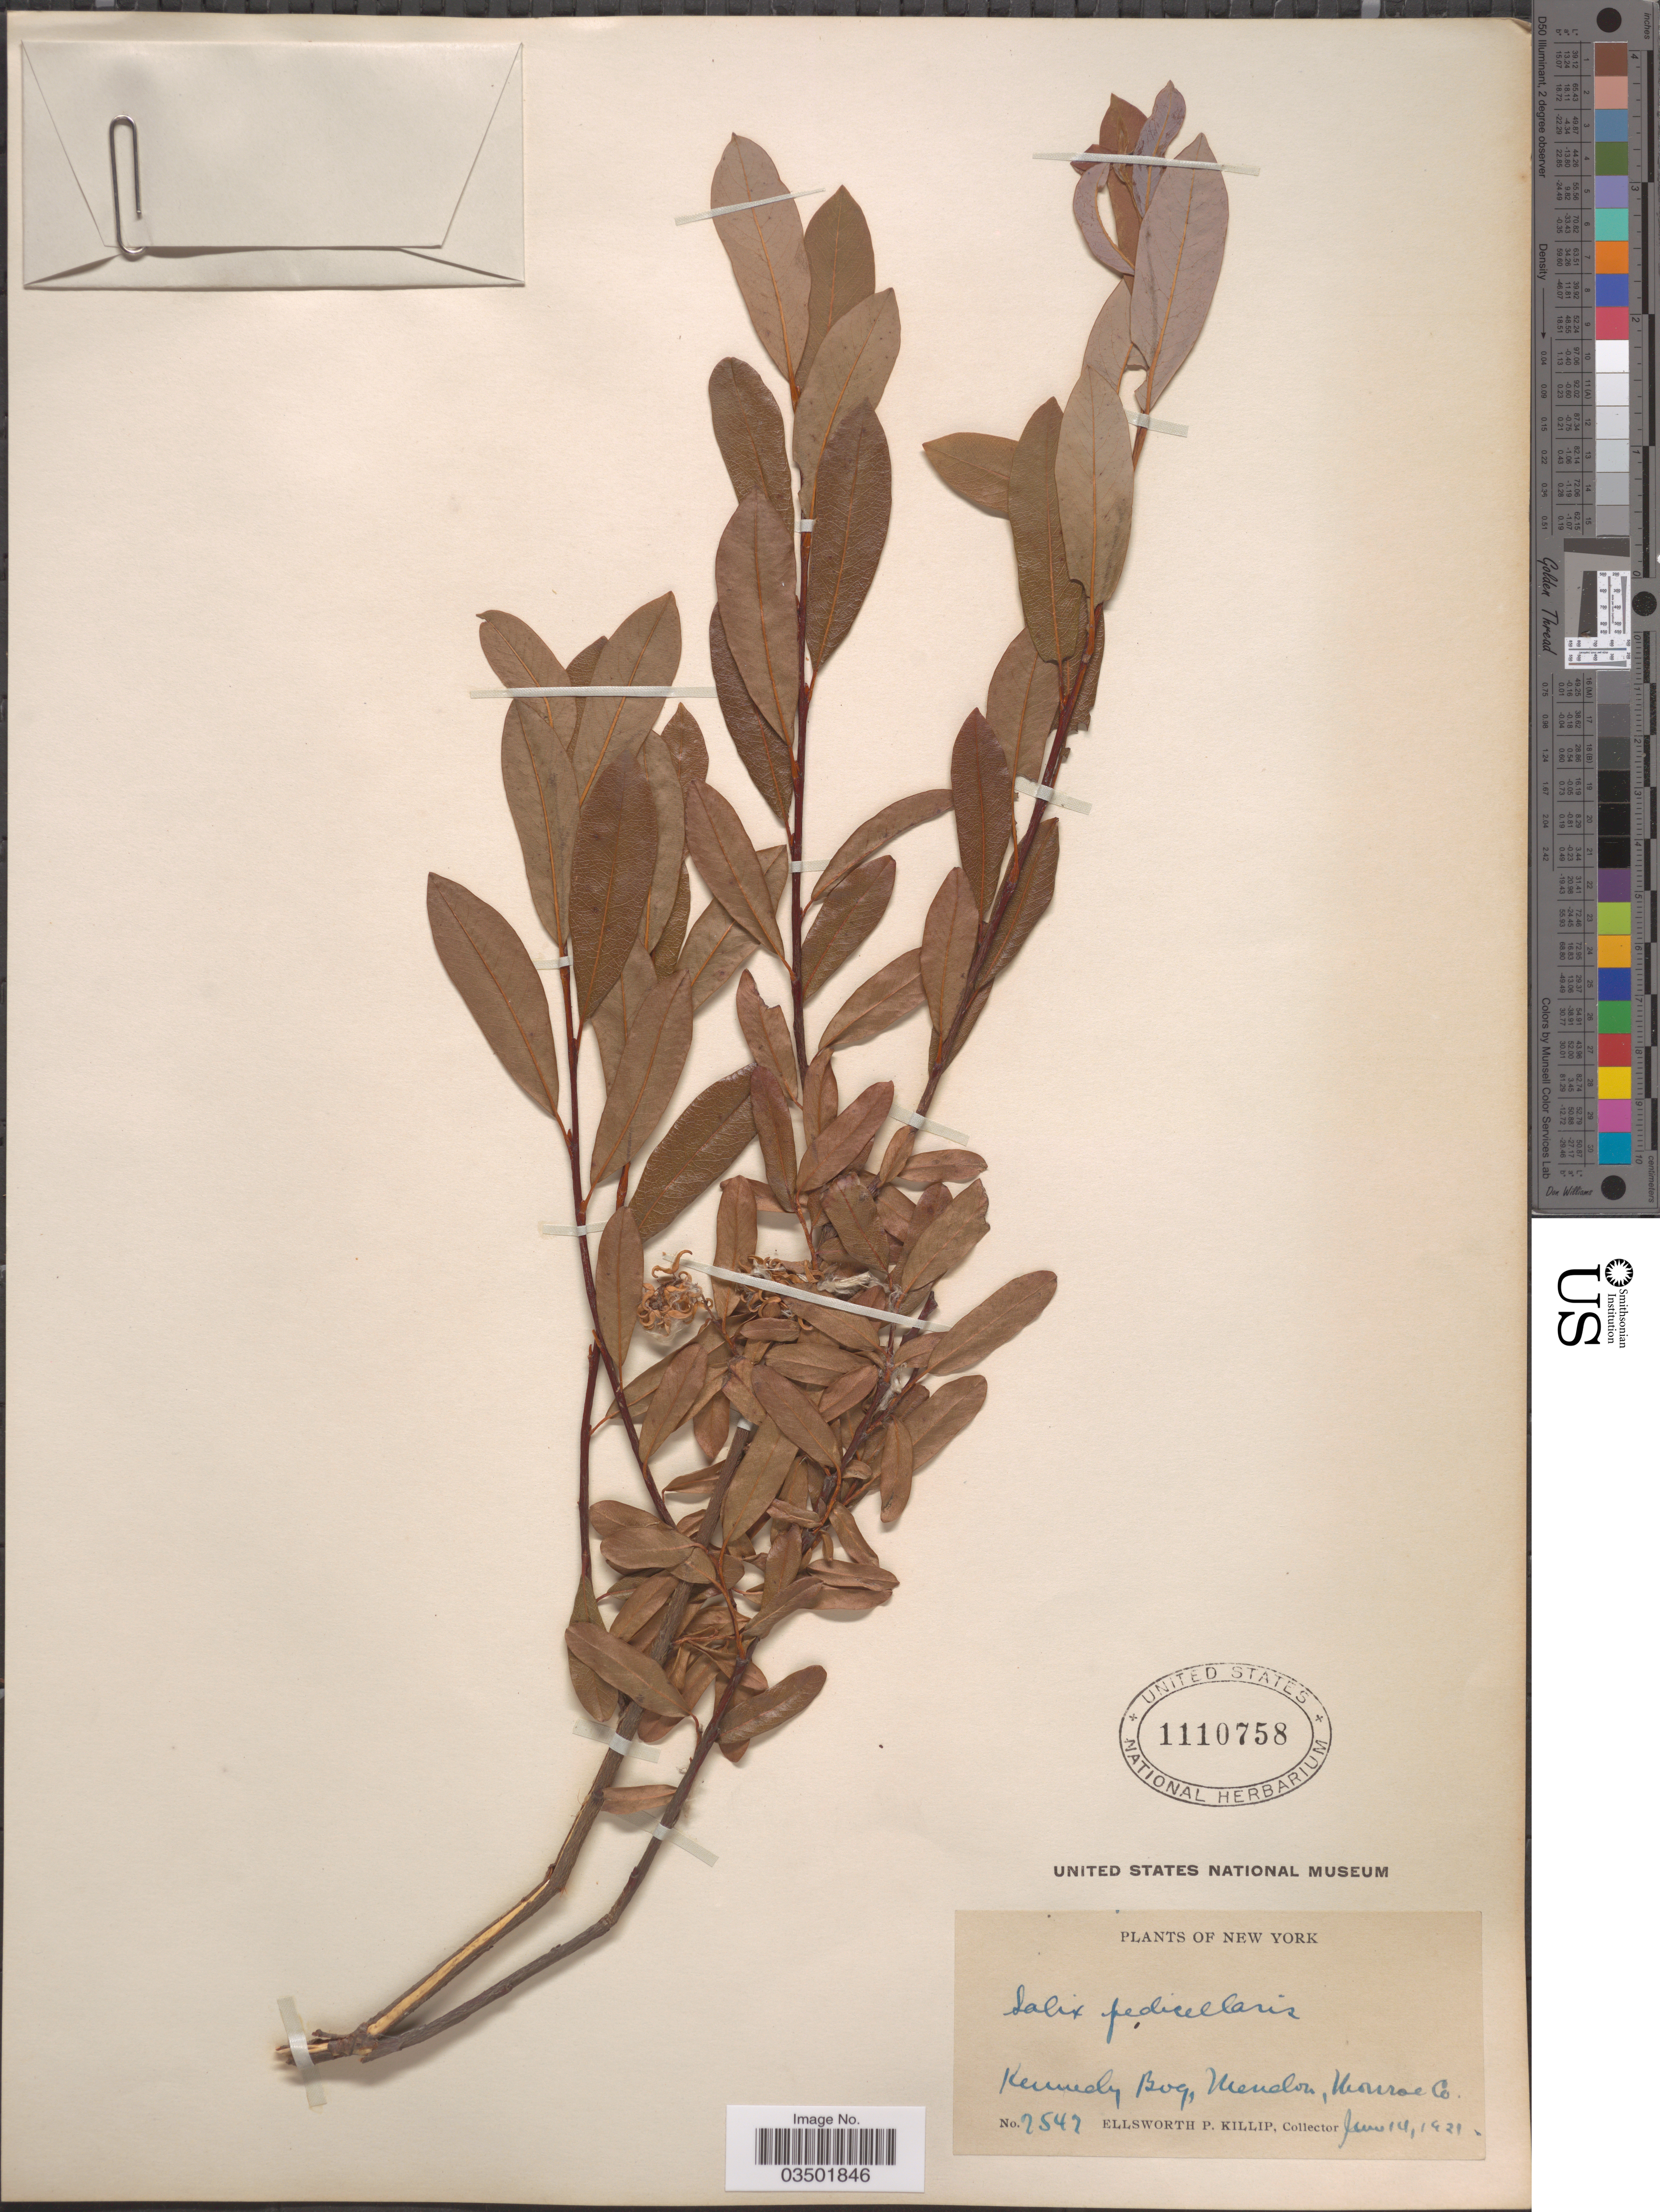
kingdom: Plantae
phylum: Tracheophyta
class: Magnoliopsida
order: Malpighiales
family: Salicaceae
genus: Salix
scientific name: Salix pedicellaris var. hypoglauca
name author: Fernald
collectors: E. P. Killip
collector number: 7547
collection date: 1921-06-14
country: United States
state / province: New York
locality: Kennedy Bog, Mendon, Monroe Co.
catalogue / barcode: US 1110758